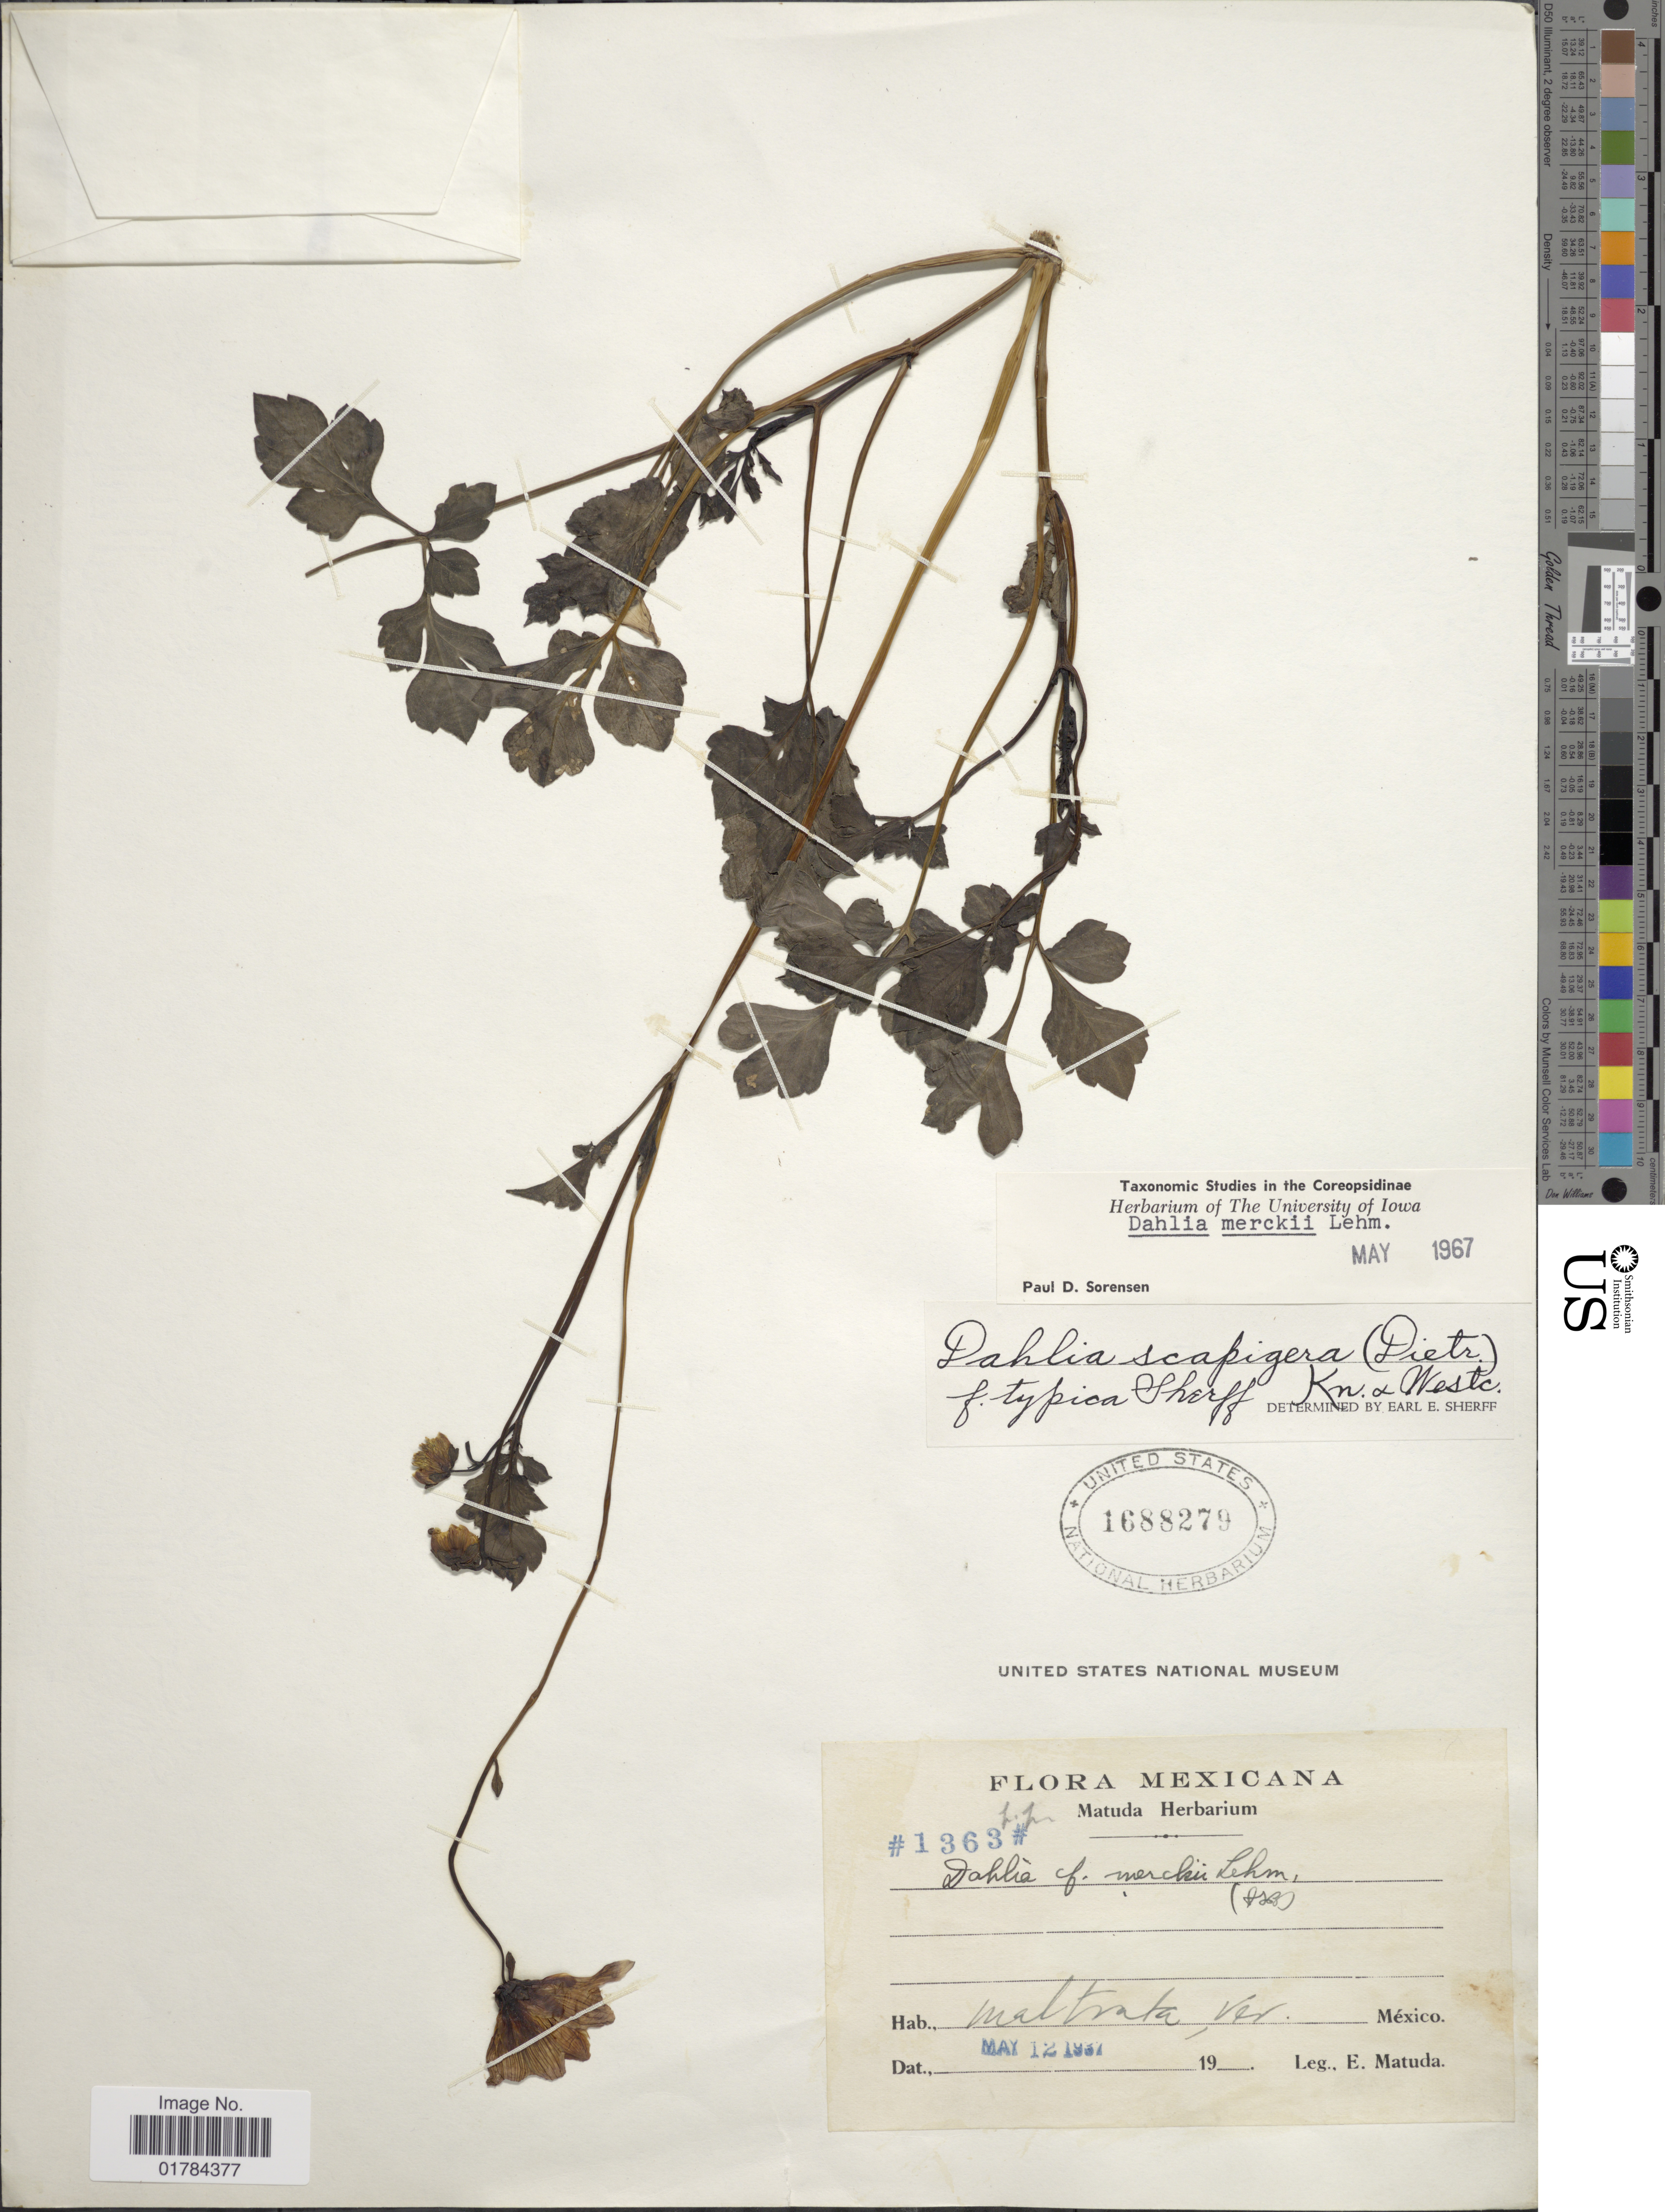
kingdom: Plantae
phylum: Tracheophyta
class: Magnoliopsida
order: Asterales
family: Asteraceae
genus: Dahlia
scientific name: Dahlia merckii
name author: Lehm.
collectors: E. Matuda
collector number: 1363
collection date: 1937-05-12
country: Mexico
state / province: Veracruz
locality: Maltrata, Ver.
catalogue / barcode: US 1688279